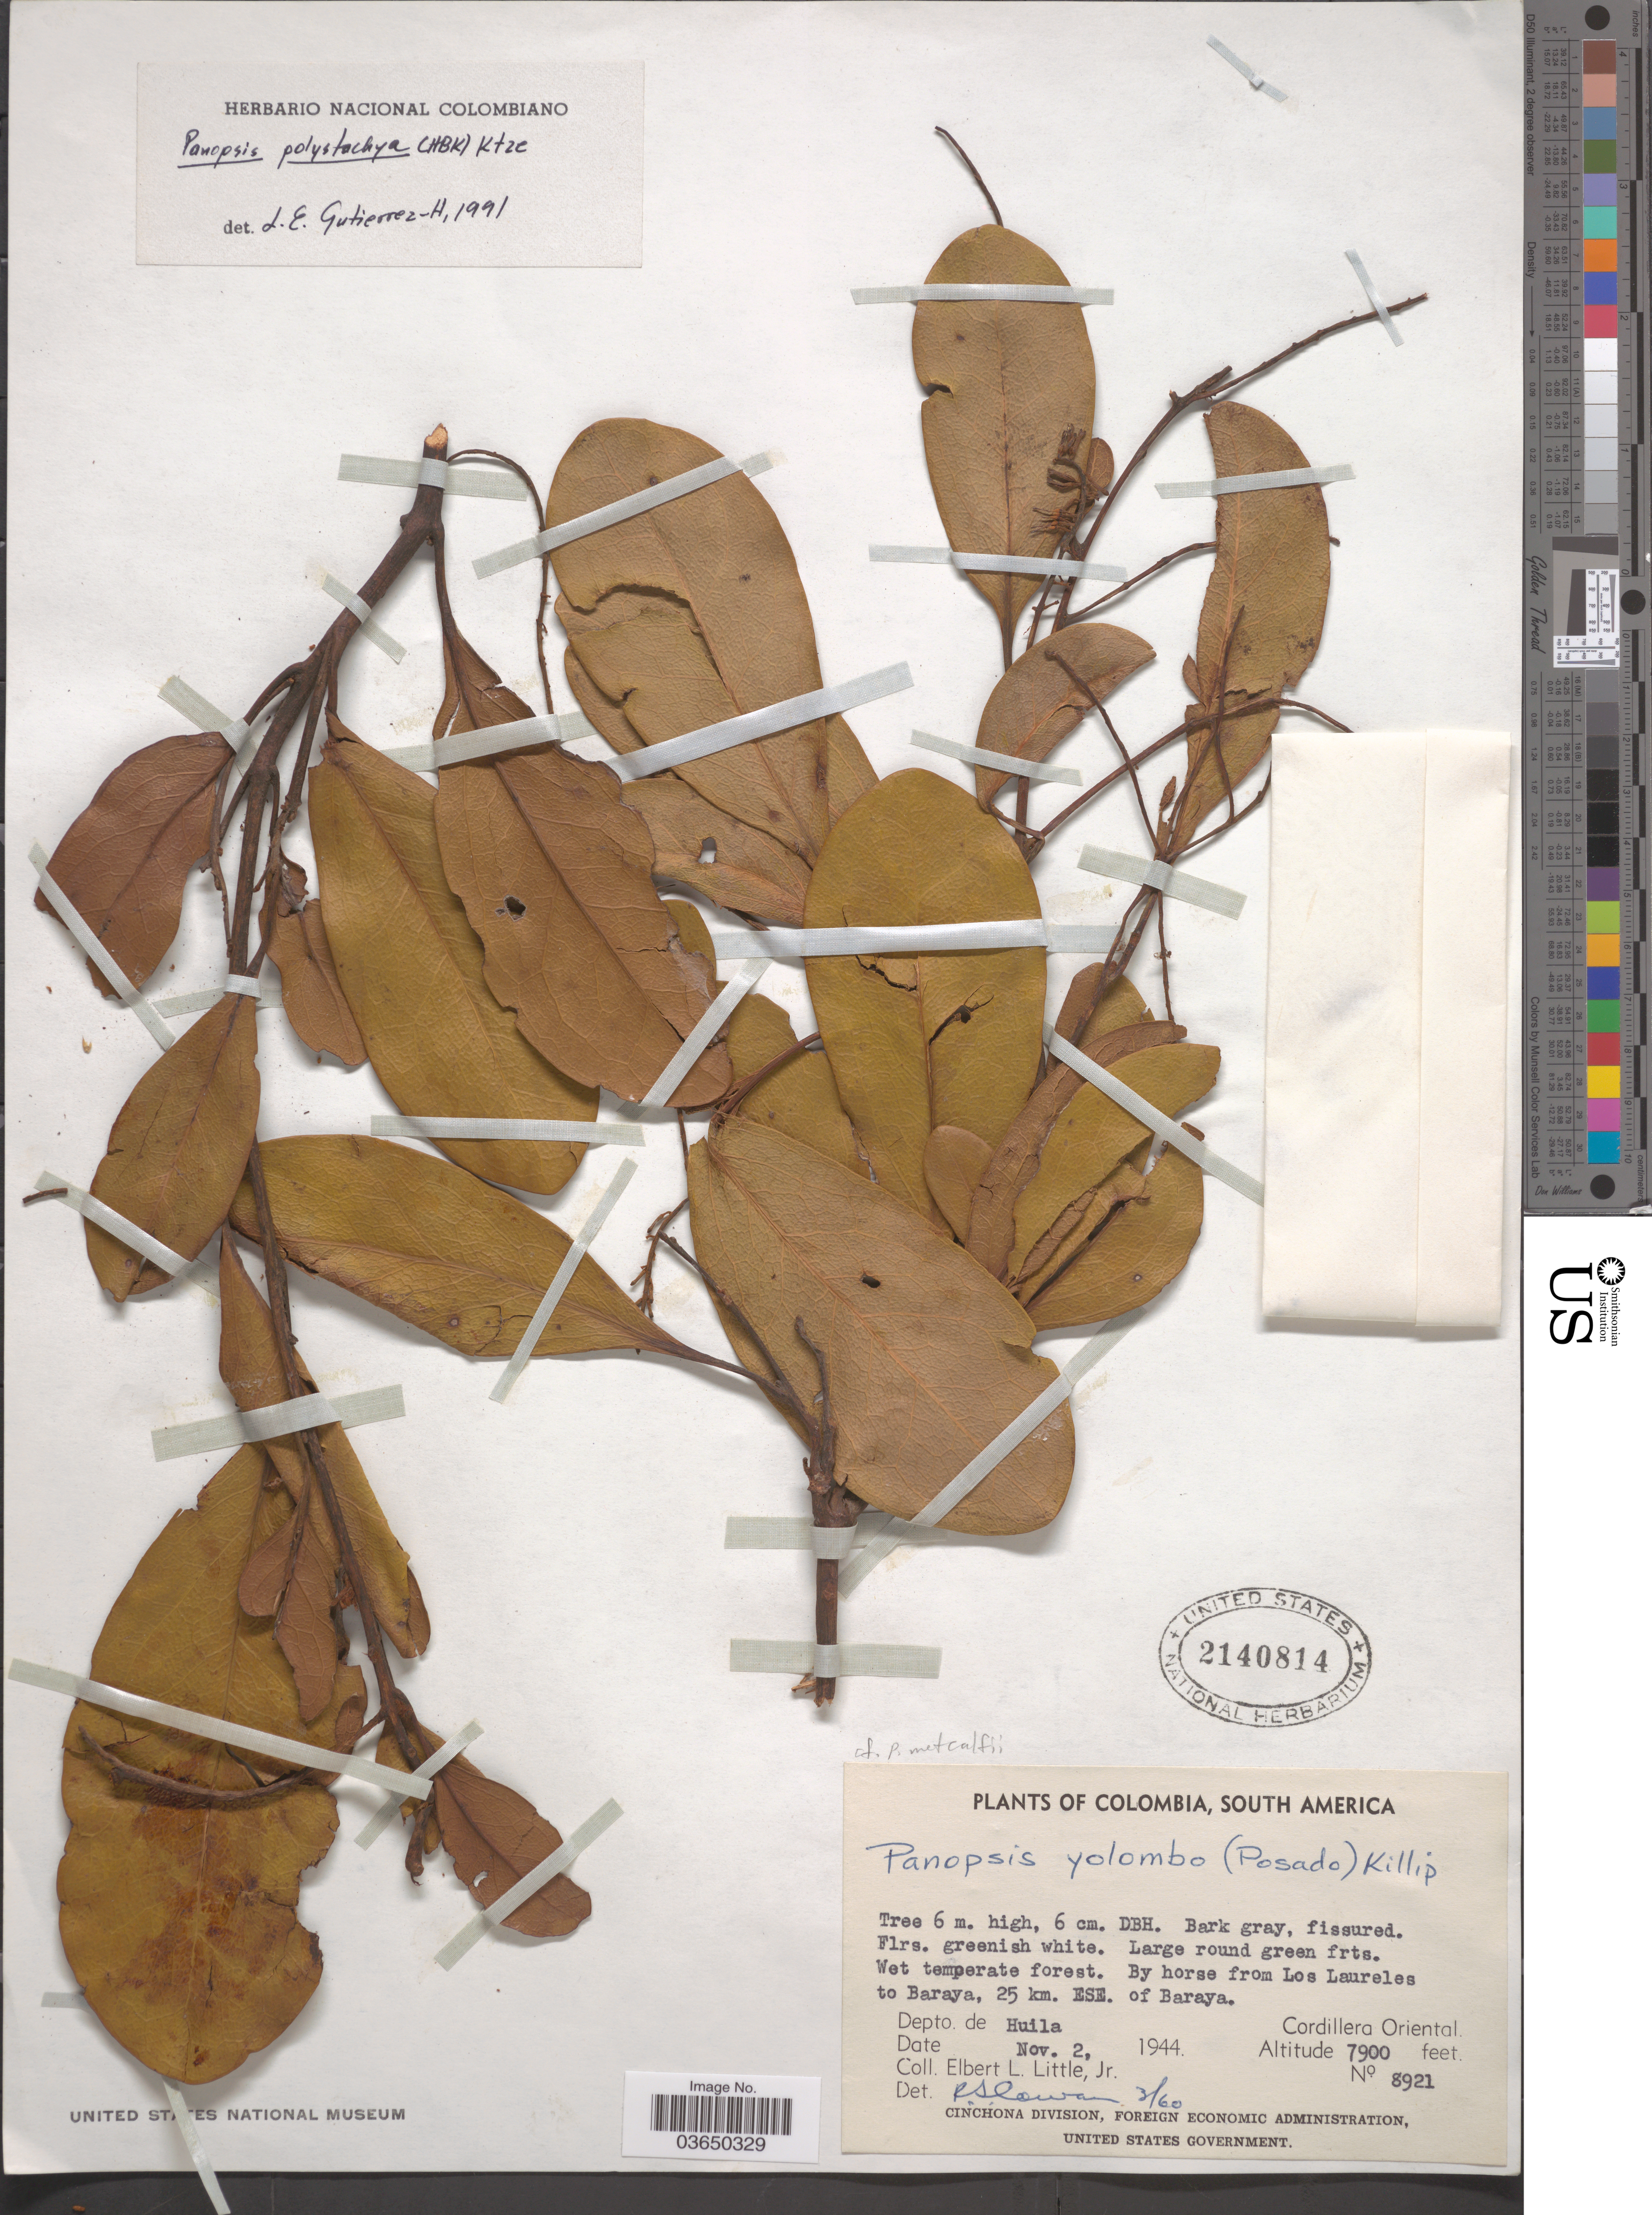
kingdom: Plantae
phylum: Tracheophyta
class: Magnoliopsida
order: Proteales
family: Proteaceae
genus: Panopsis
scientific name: Panopsis metcalfii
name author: Killip & Cuatrec.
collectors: E. L. Little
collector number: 8921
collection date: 1944-11-02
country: Colombia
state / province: Huila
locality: By horse from Los Laureles to Baraya, 25 km. ESE. of Baraya. Depto. de Huila. Cordillera Oriental.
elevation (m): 2408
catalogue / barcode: US 2140814